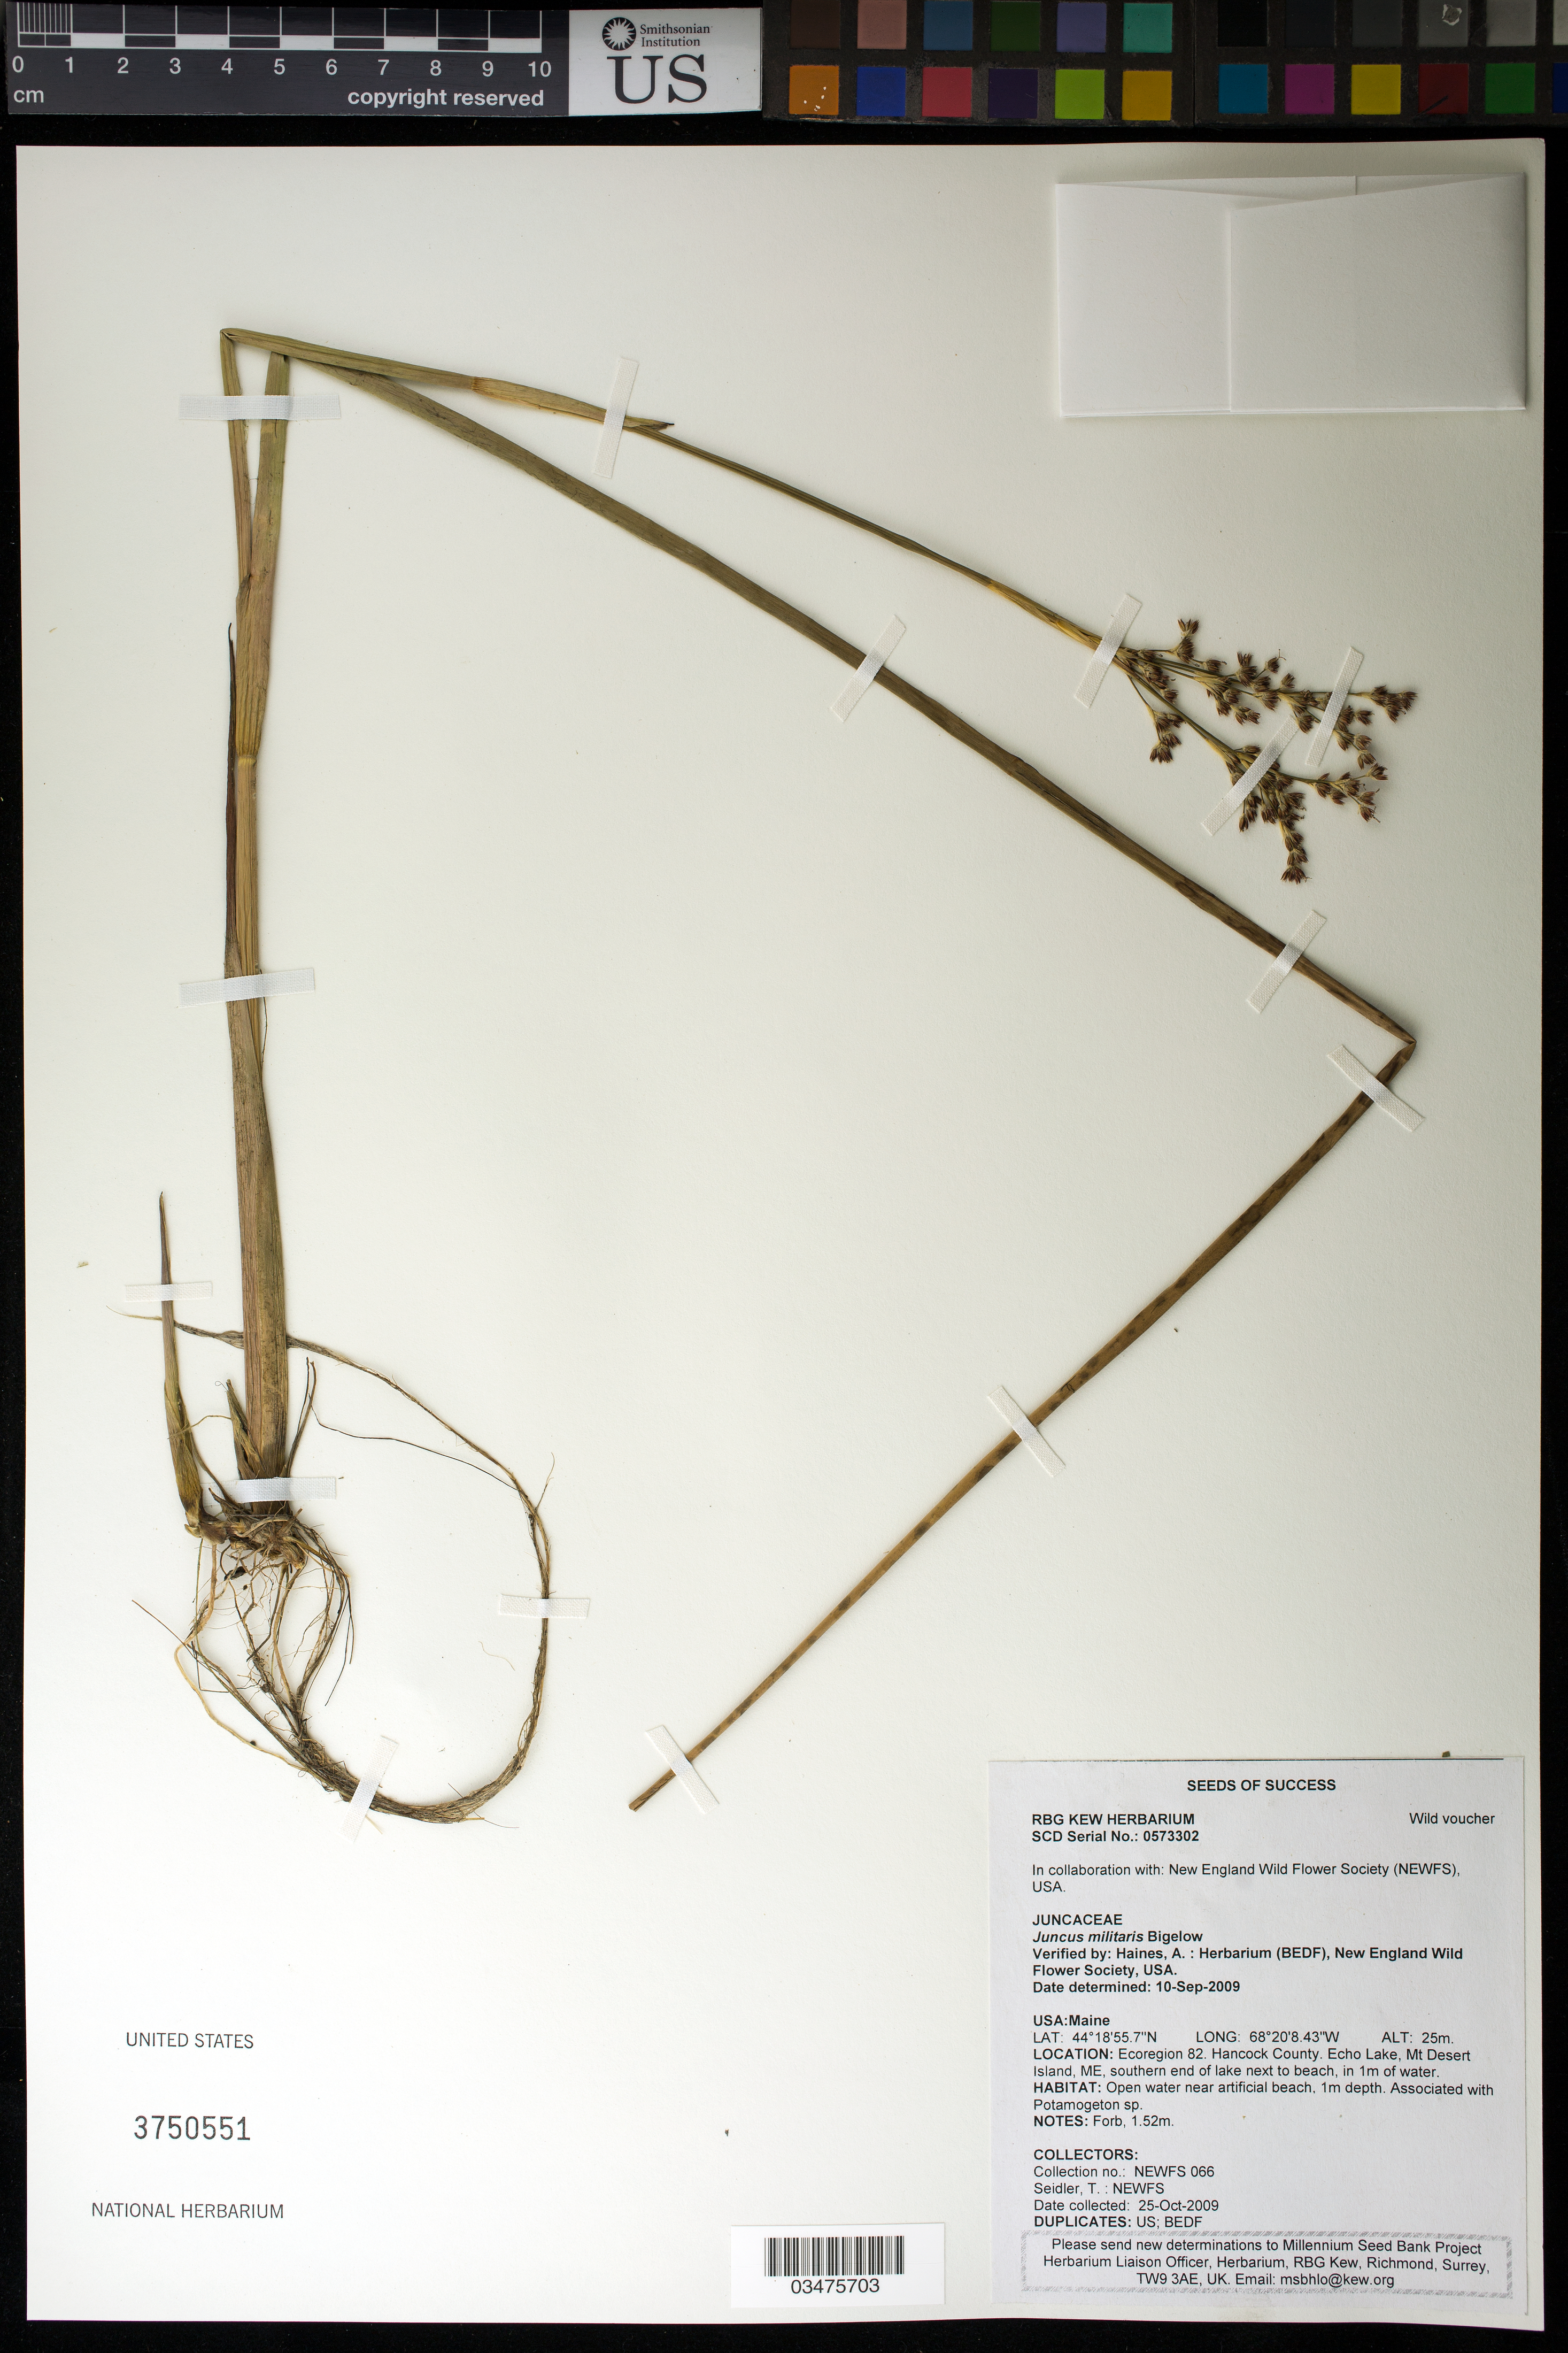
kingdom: Plantae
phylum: Tracheophyta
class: Liliopsida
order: Poales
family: Juncaceae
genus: Juncus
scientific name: Juncus militaris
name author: Bigelow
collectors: T. Seidler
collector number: NEWFS 066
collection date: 2009-10-25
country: United States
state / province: Maine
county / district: Hancock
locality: Echo Lake, Mt. Desert Island, southern end of lake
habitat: Open water near artificial beach. With Potamogeton sp.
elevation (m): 25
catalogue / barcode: US 3750551